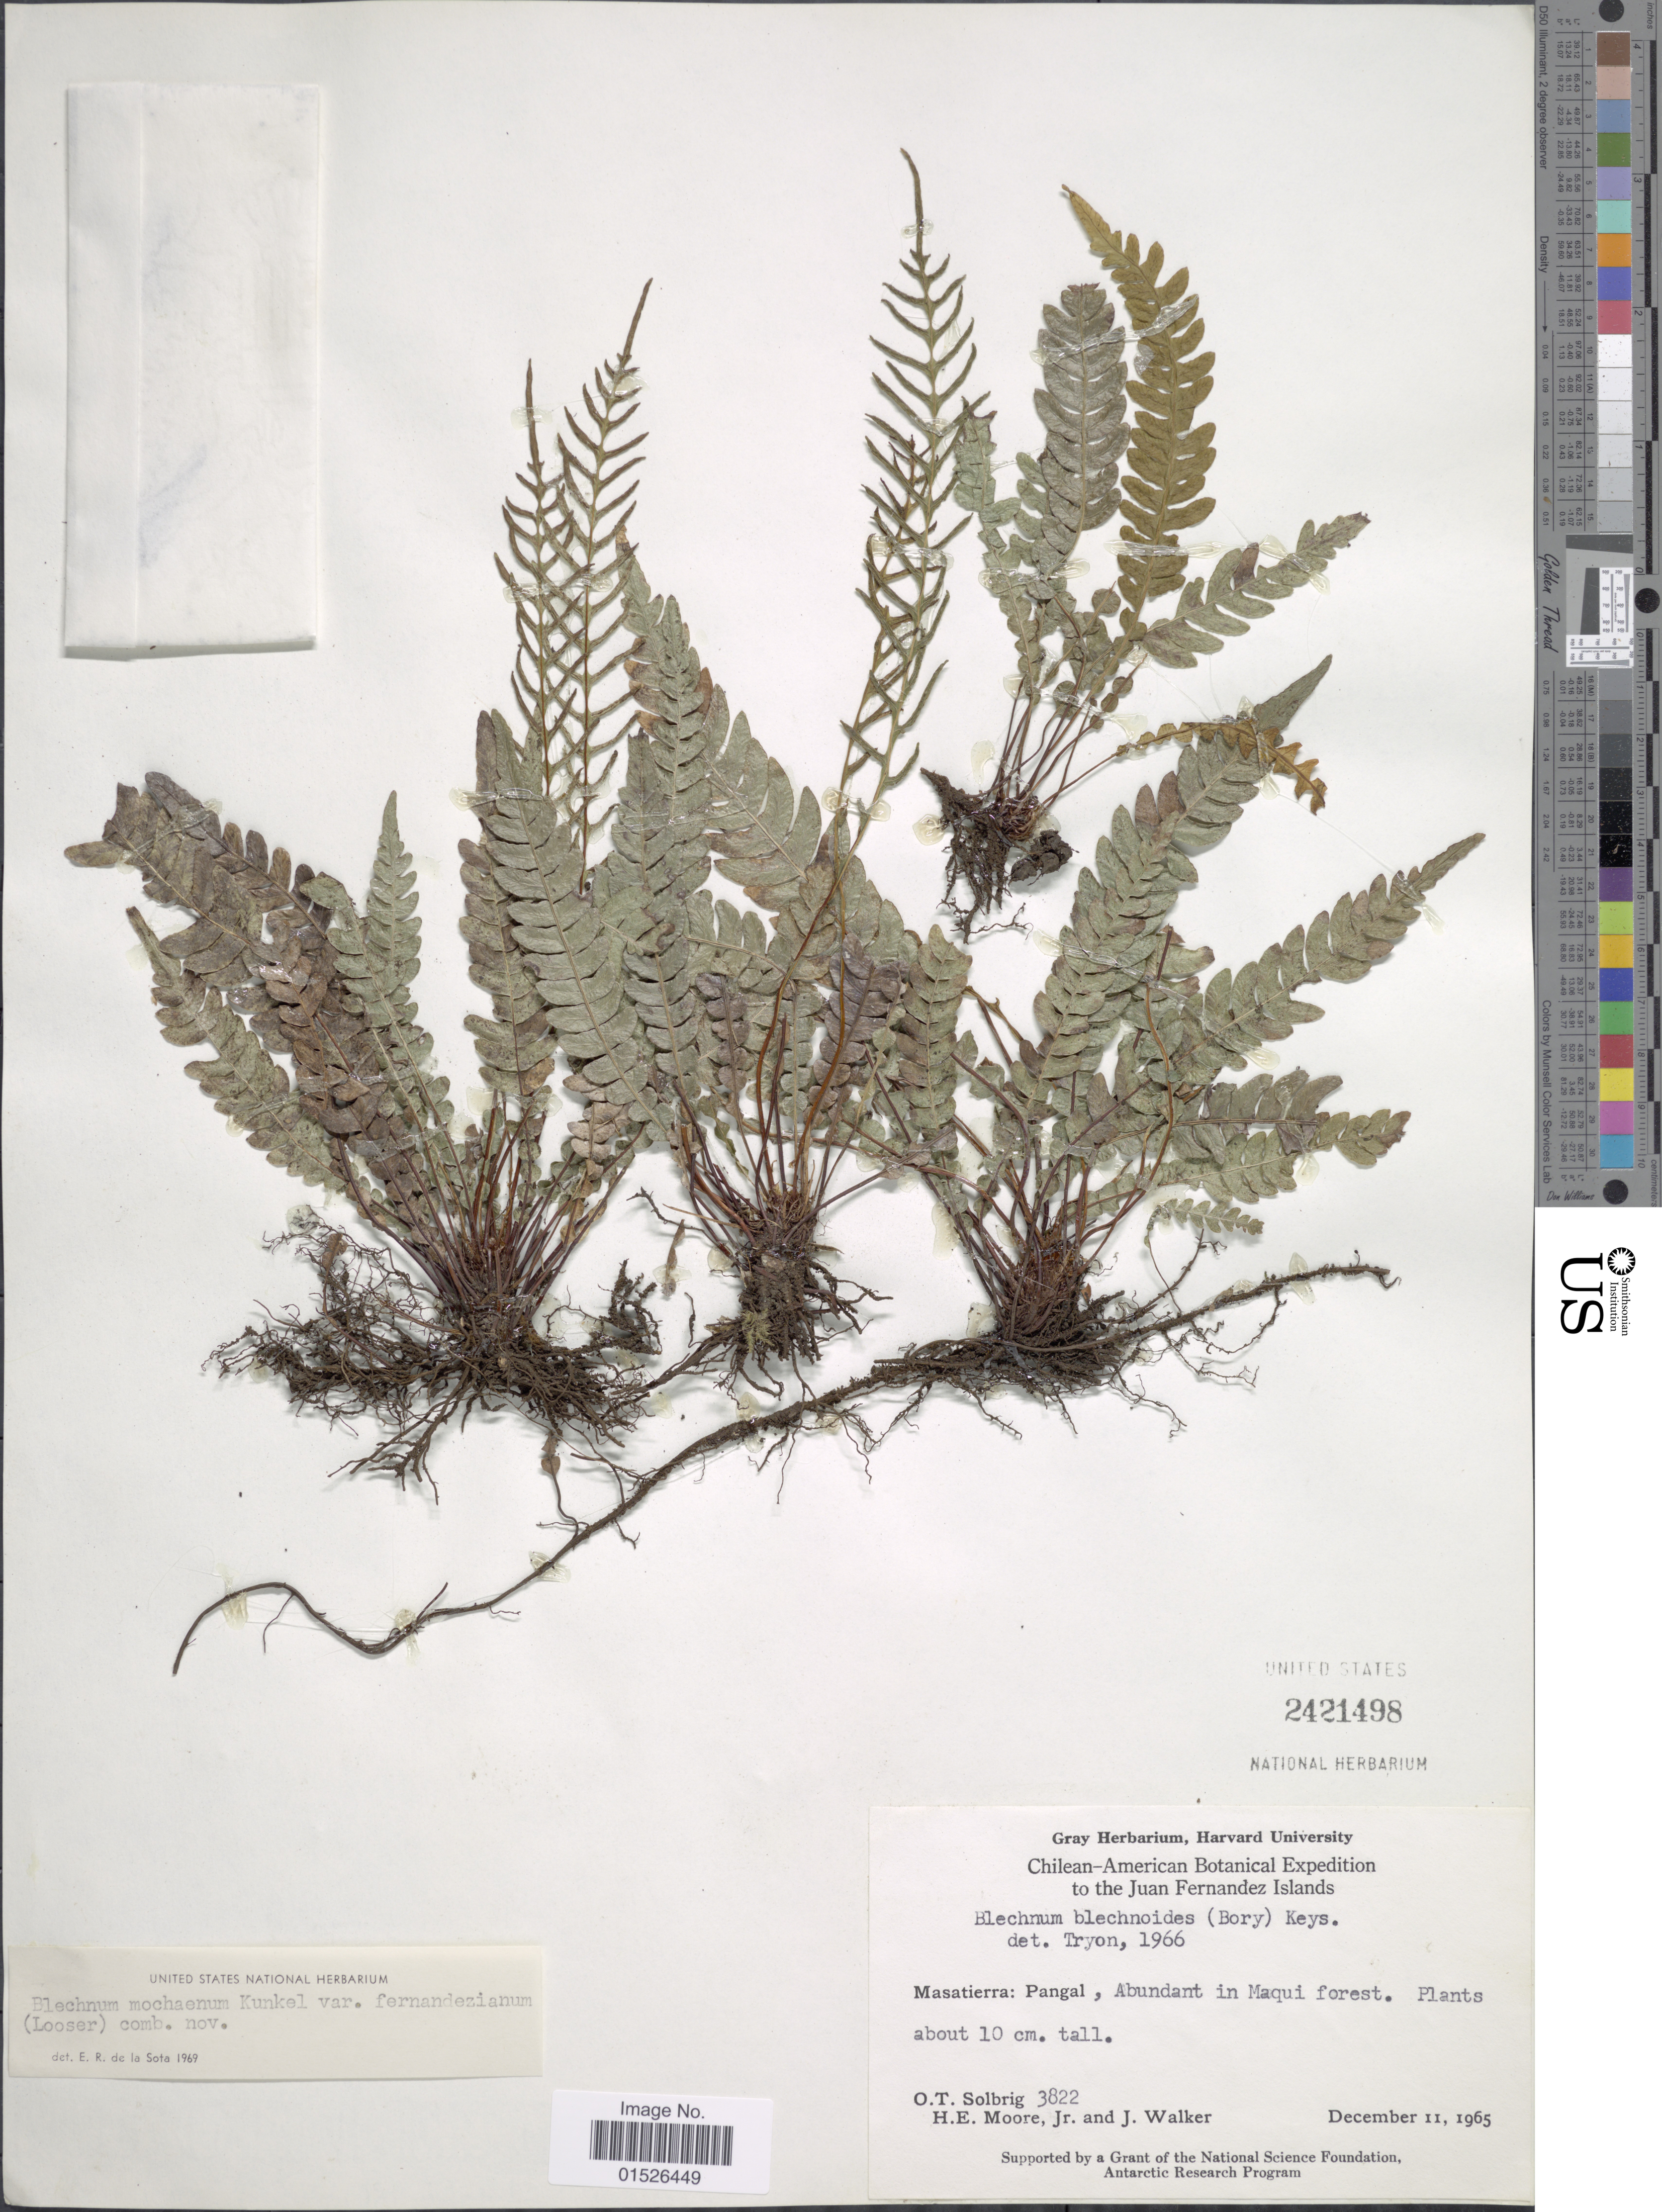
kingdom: Plantae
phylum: Tracheophyta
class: Polypodiopsida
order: Polypodiales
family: Blechnaceae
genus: Blechnum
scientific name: Blechnum mochaenum var. fernandezianum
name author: (Looser) de la Sota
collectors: O. T. Solbrig, H. Moore & J. Walker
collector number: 3822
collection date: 1965-12-11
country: Chile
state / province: Valparaíso (V)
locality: Juan Fernandez Islands. Masatierra: Pangal, Abundant in Maqui forest.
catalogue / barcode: US 2421498